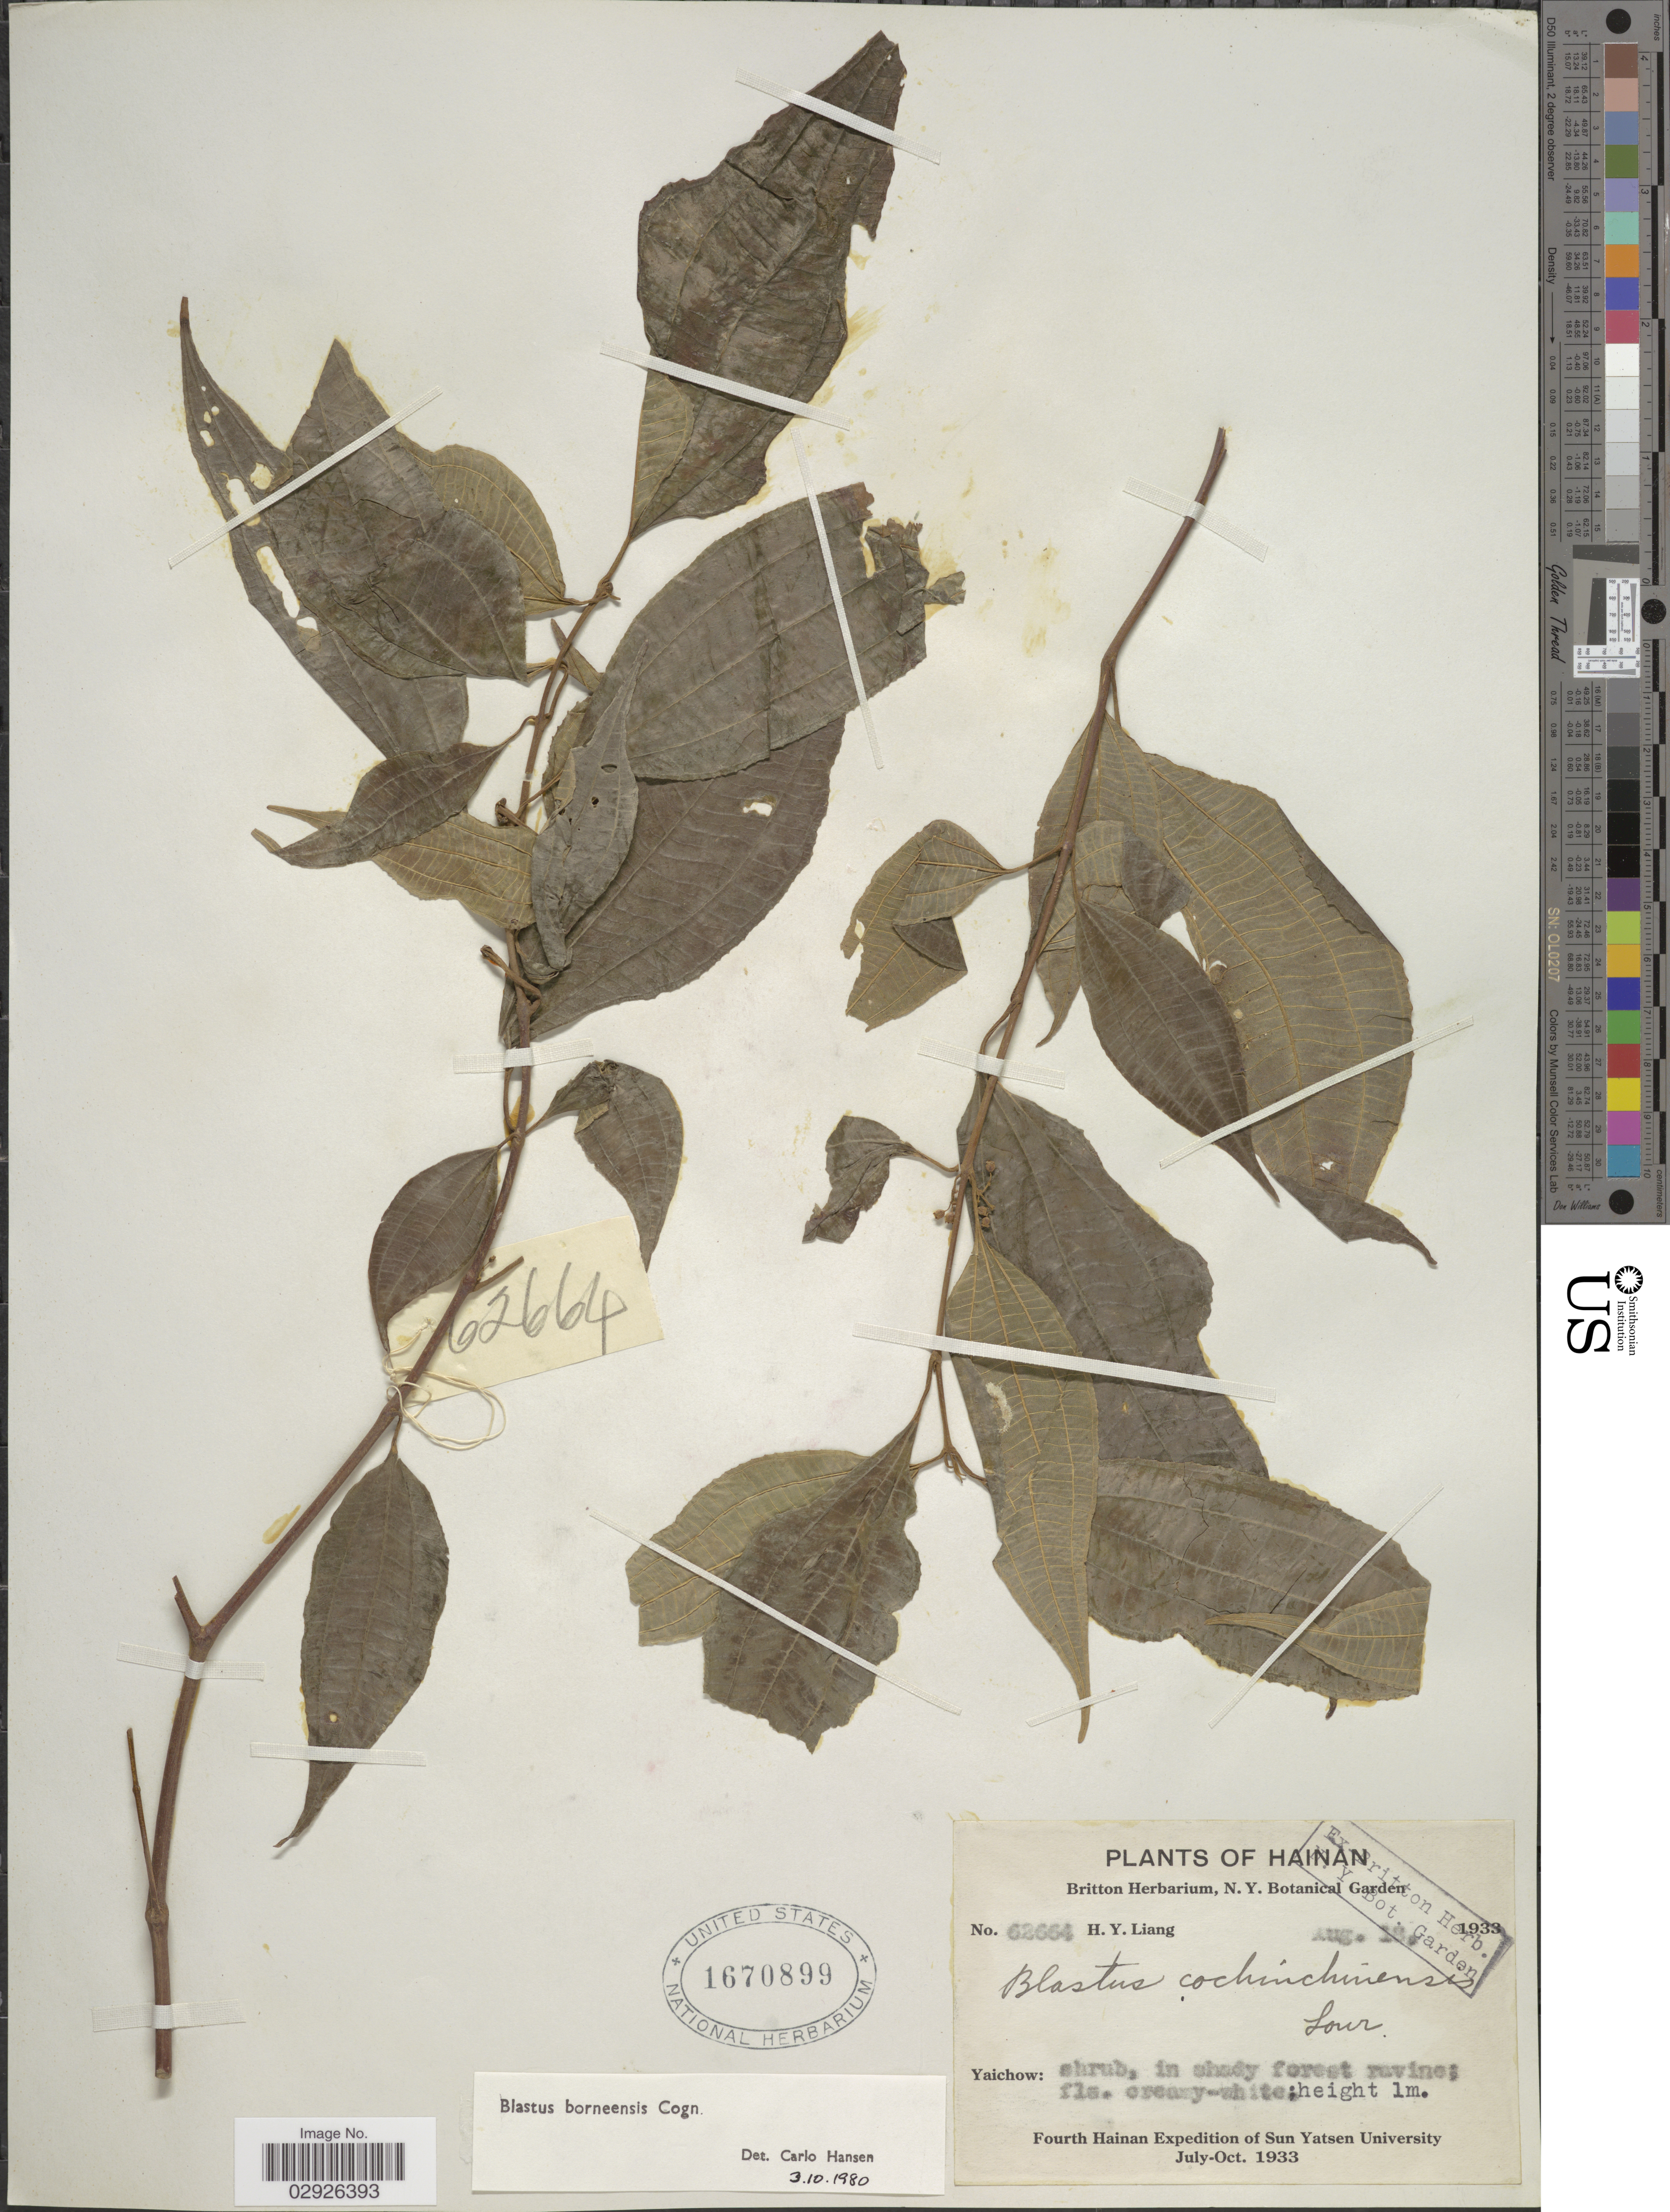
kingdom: Plantae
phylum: Tracheophyta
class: Magnoliopsida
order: Myrtales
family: Melastomataceae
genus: Blastus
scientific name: Blastus borneensis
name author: Cogn. ex Boerl.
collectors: H. Y. Liang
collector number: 62664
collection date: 1933-08-13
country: China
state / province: Hainan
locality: Yaichow.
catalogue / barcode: US 1670899